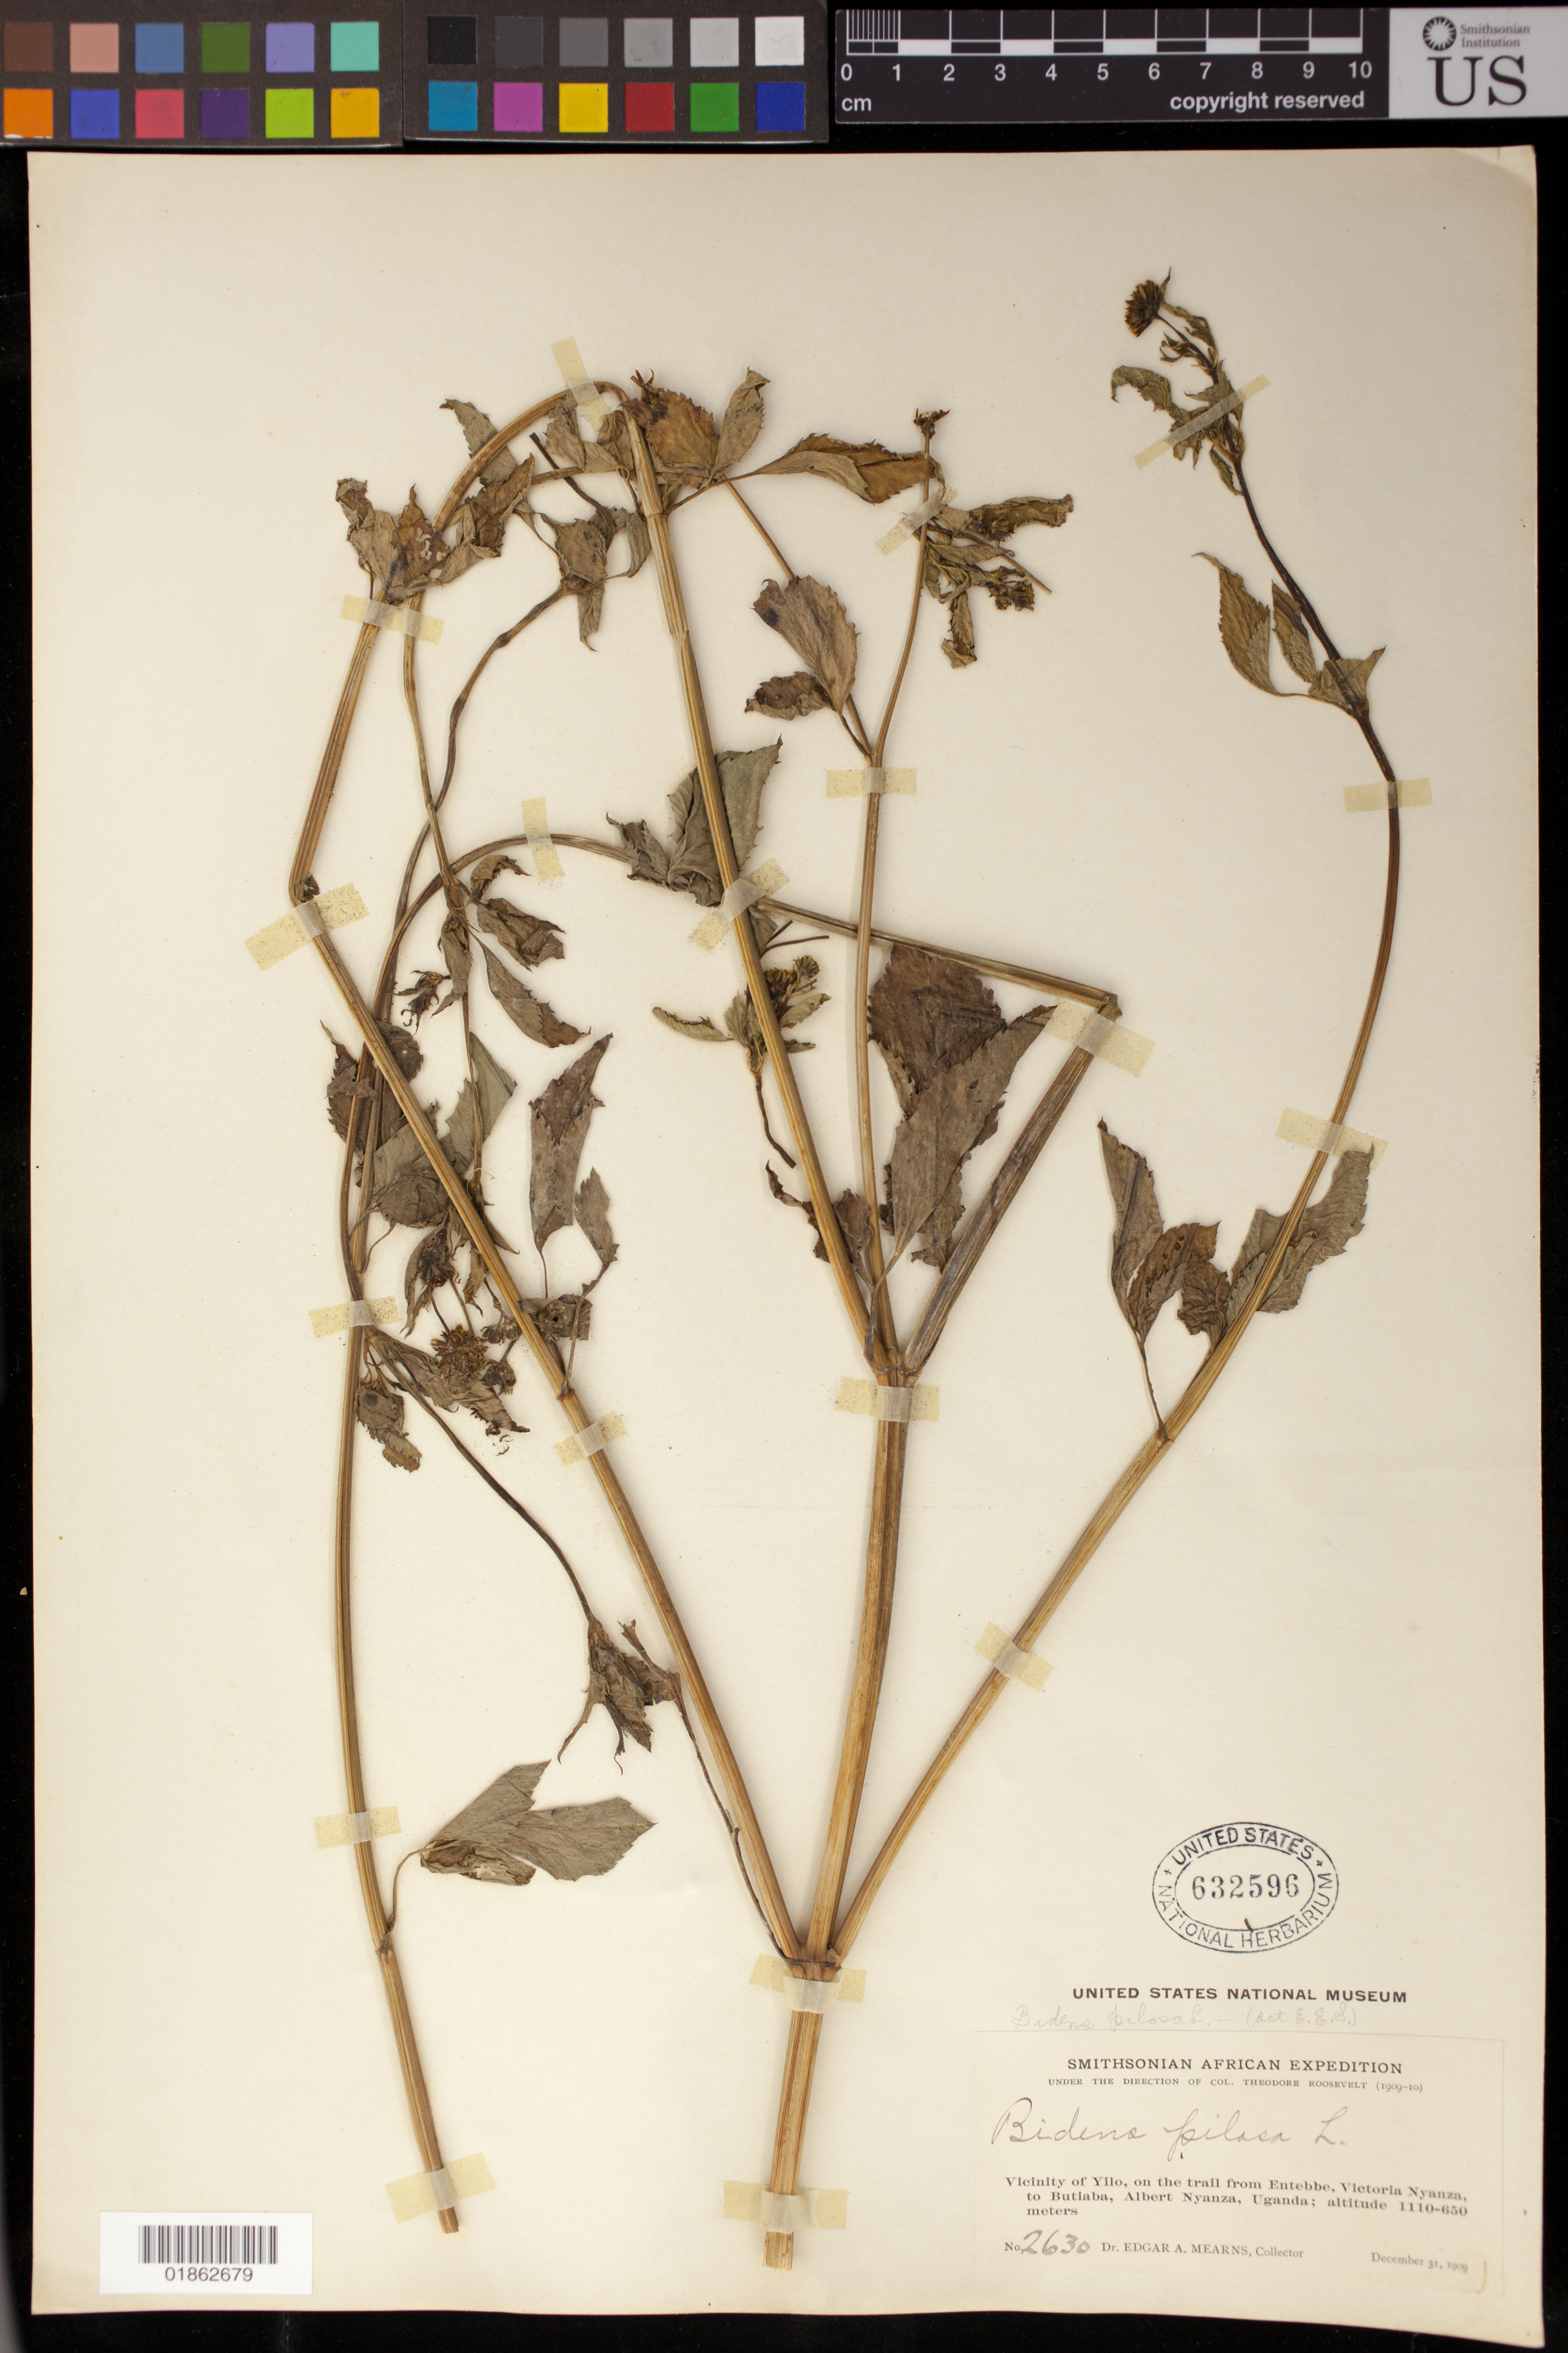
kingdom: Plantae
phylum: Tracheophyta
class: Magnoliopsida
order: Asterales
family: Asteraceae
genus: Bidens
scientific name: Bidens pilosa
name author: L.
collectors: E. A. Mearns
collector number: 2630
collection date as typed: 31 Dec 1909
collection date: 1909-12-31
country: Uganda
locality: Vicinity of Yilo, on the trail from Entebbe, Victoria Nyanza, to Butiaba, Albert Nyanza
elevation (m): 1110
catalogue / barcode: US 632596